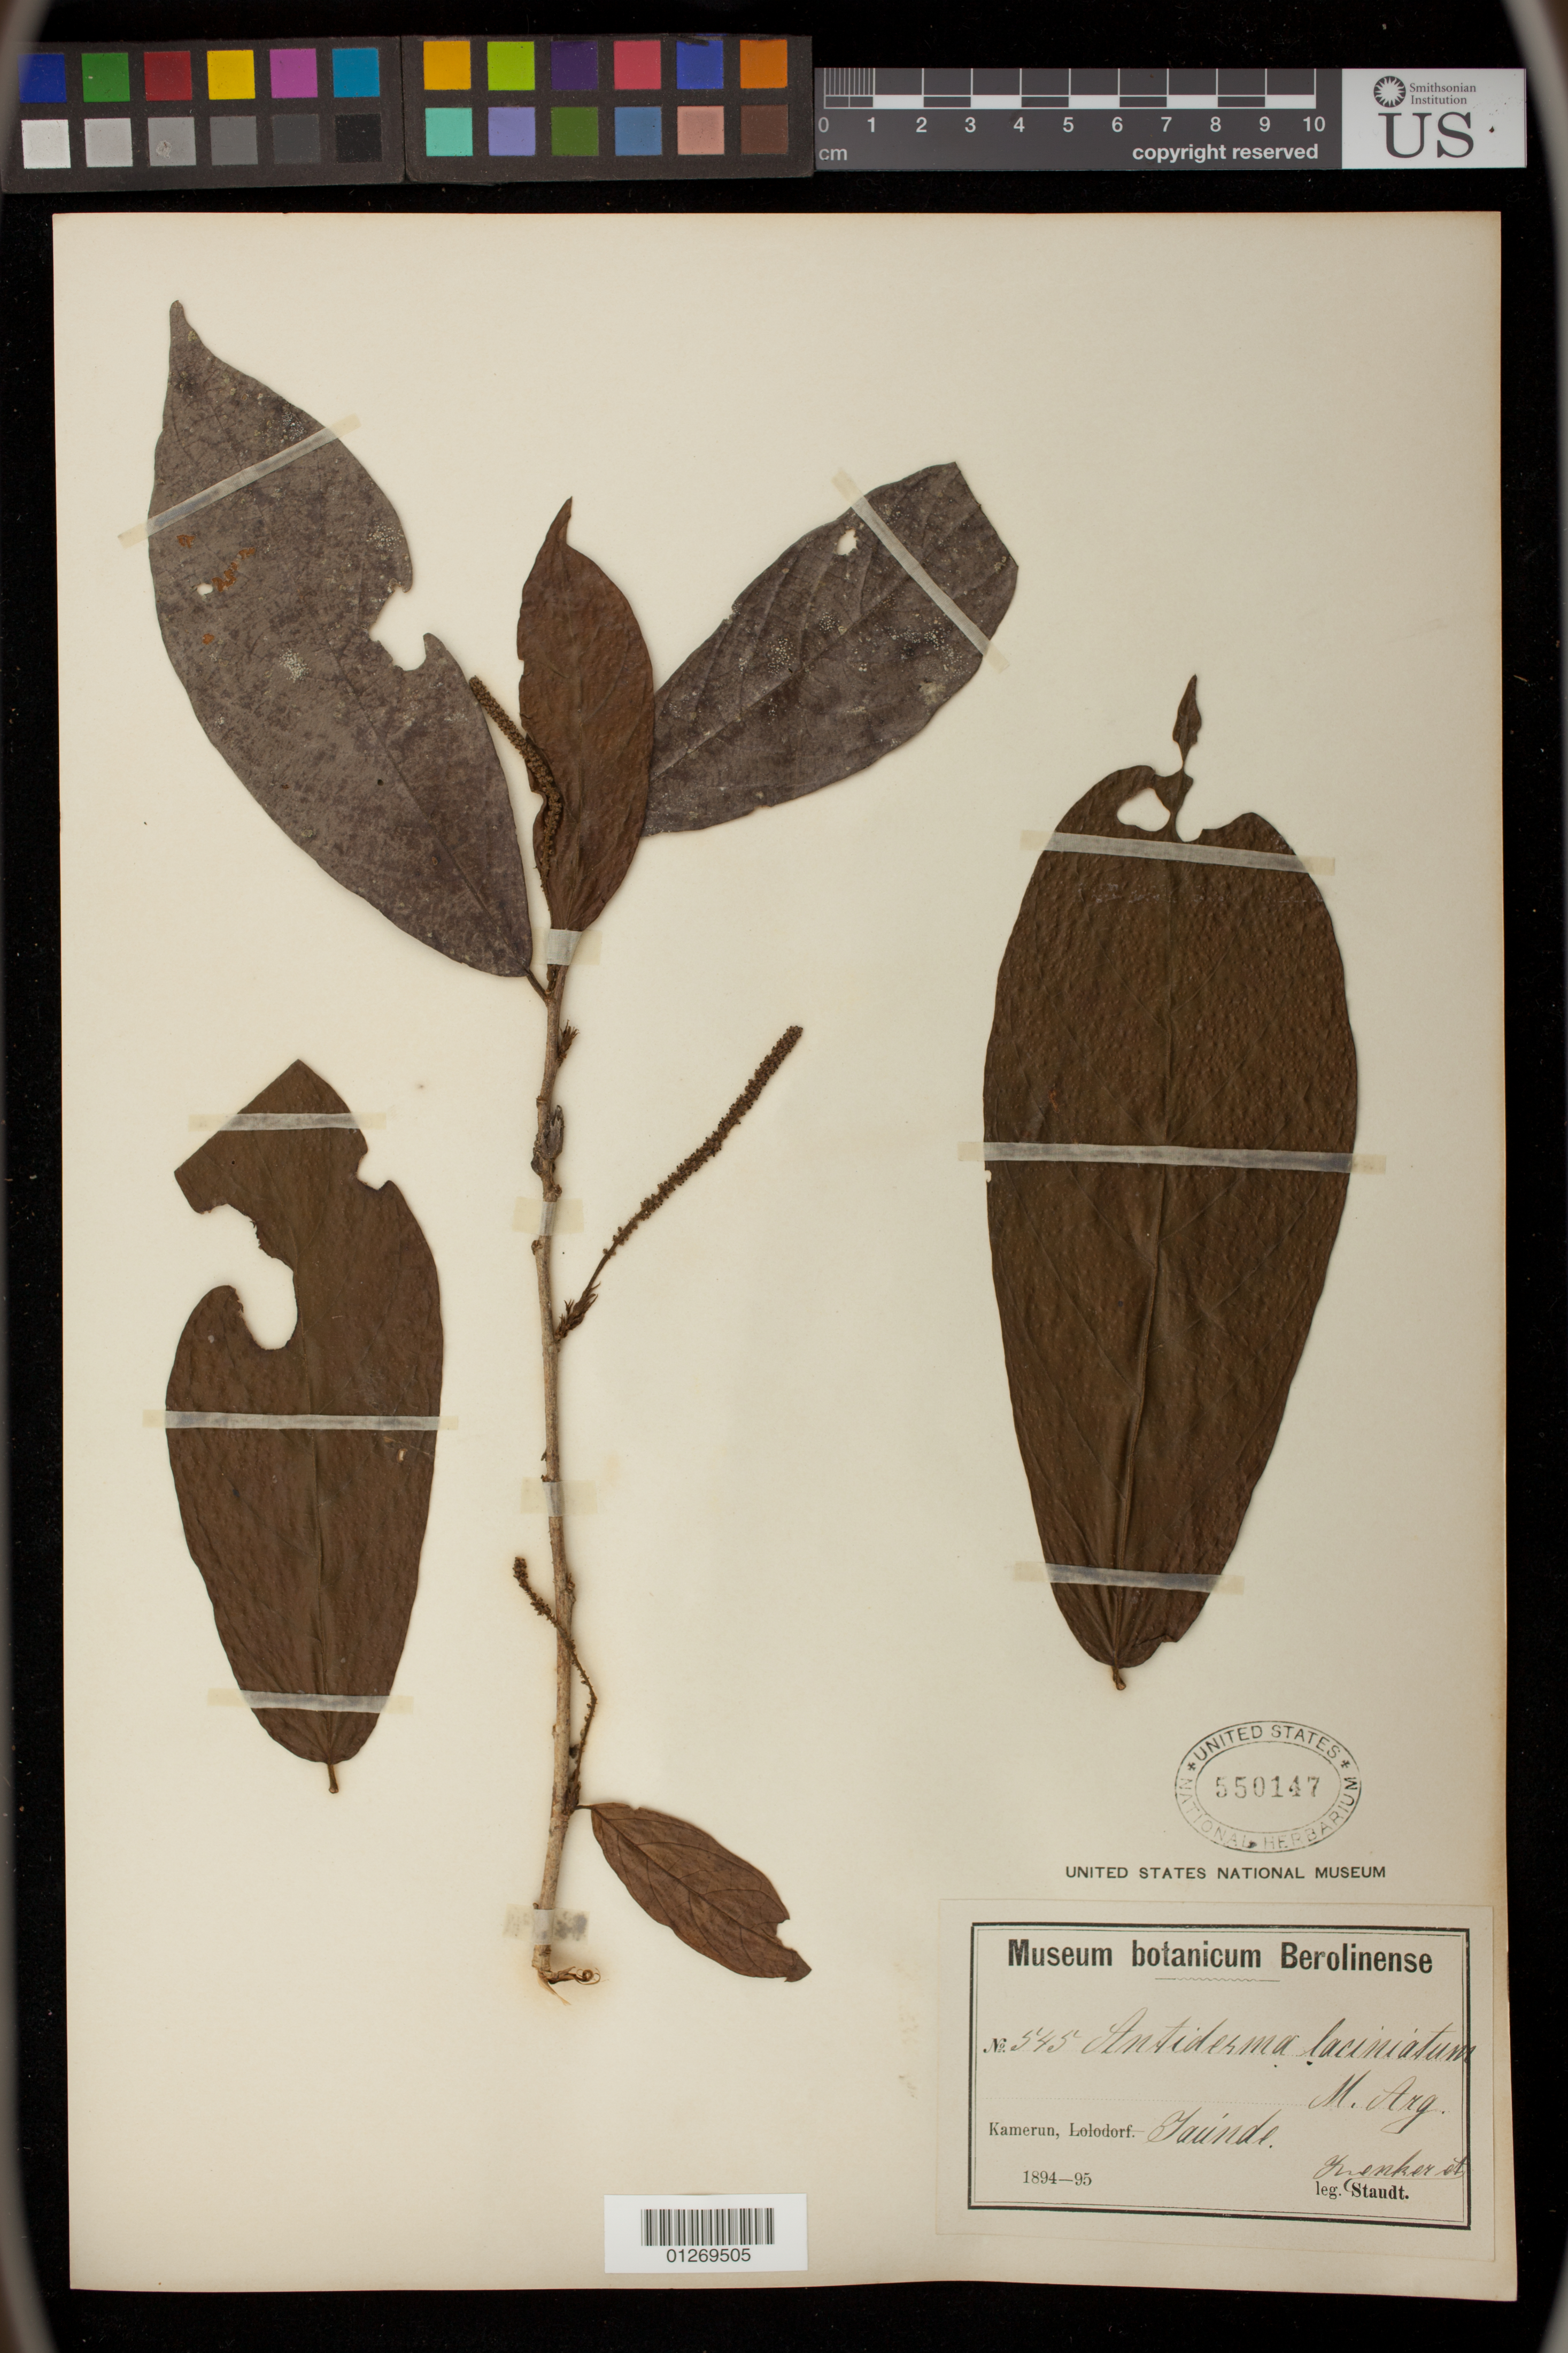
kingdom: Plantae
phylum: Tracheophyta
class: Magnoliopsida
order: Malpighiales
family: Phyllanthaceae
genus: Antidesma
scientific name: Antidesma laciniatum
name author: Müll. Arg.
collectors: -. Staudt & -. Frenker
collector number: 545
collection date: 1894/1895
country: Cameroon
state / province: Centre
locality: Yaunde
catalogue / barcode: US 550147